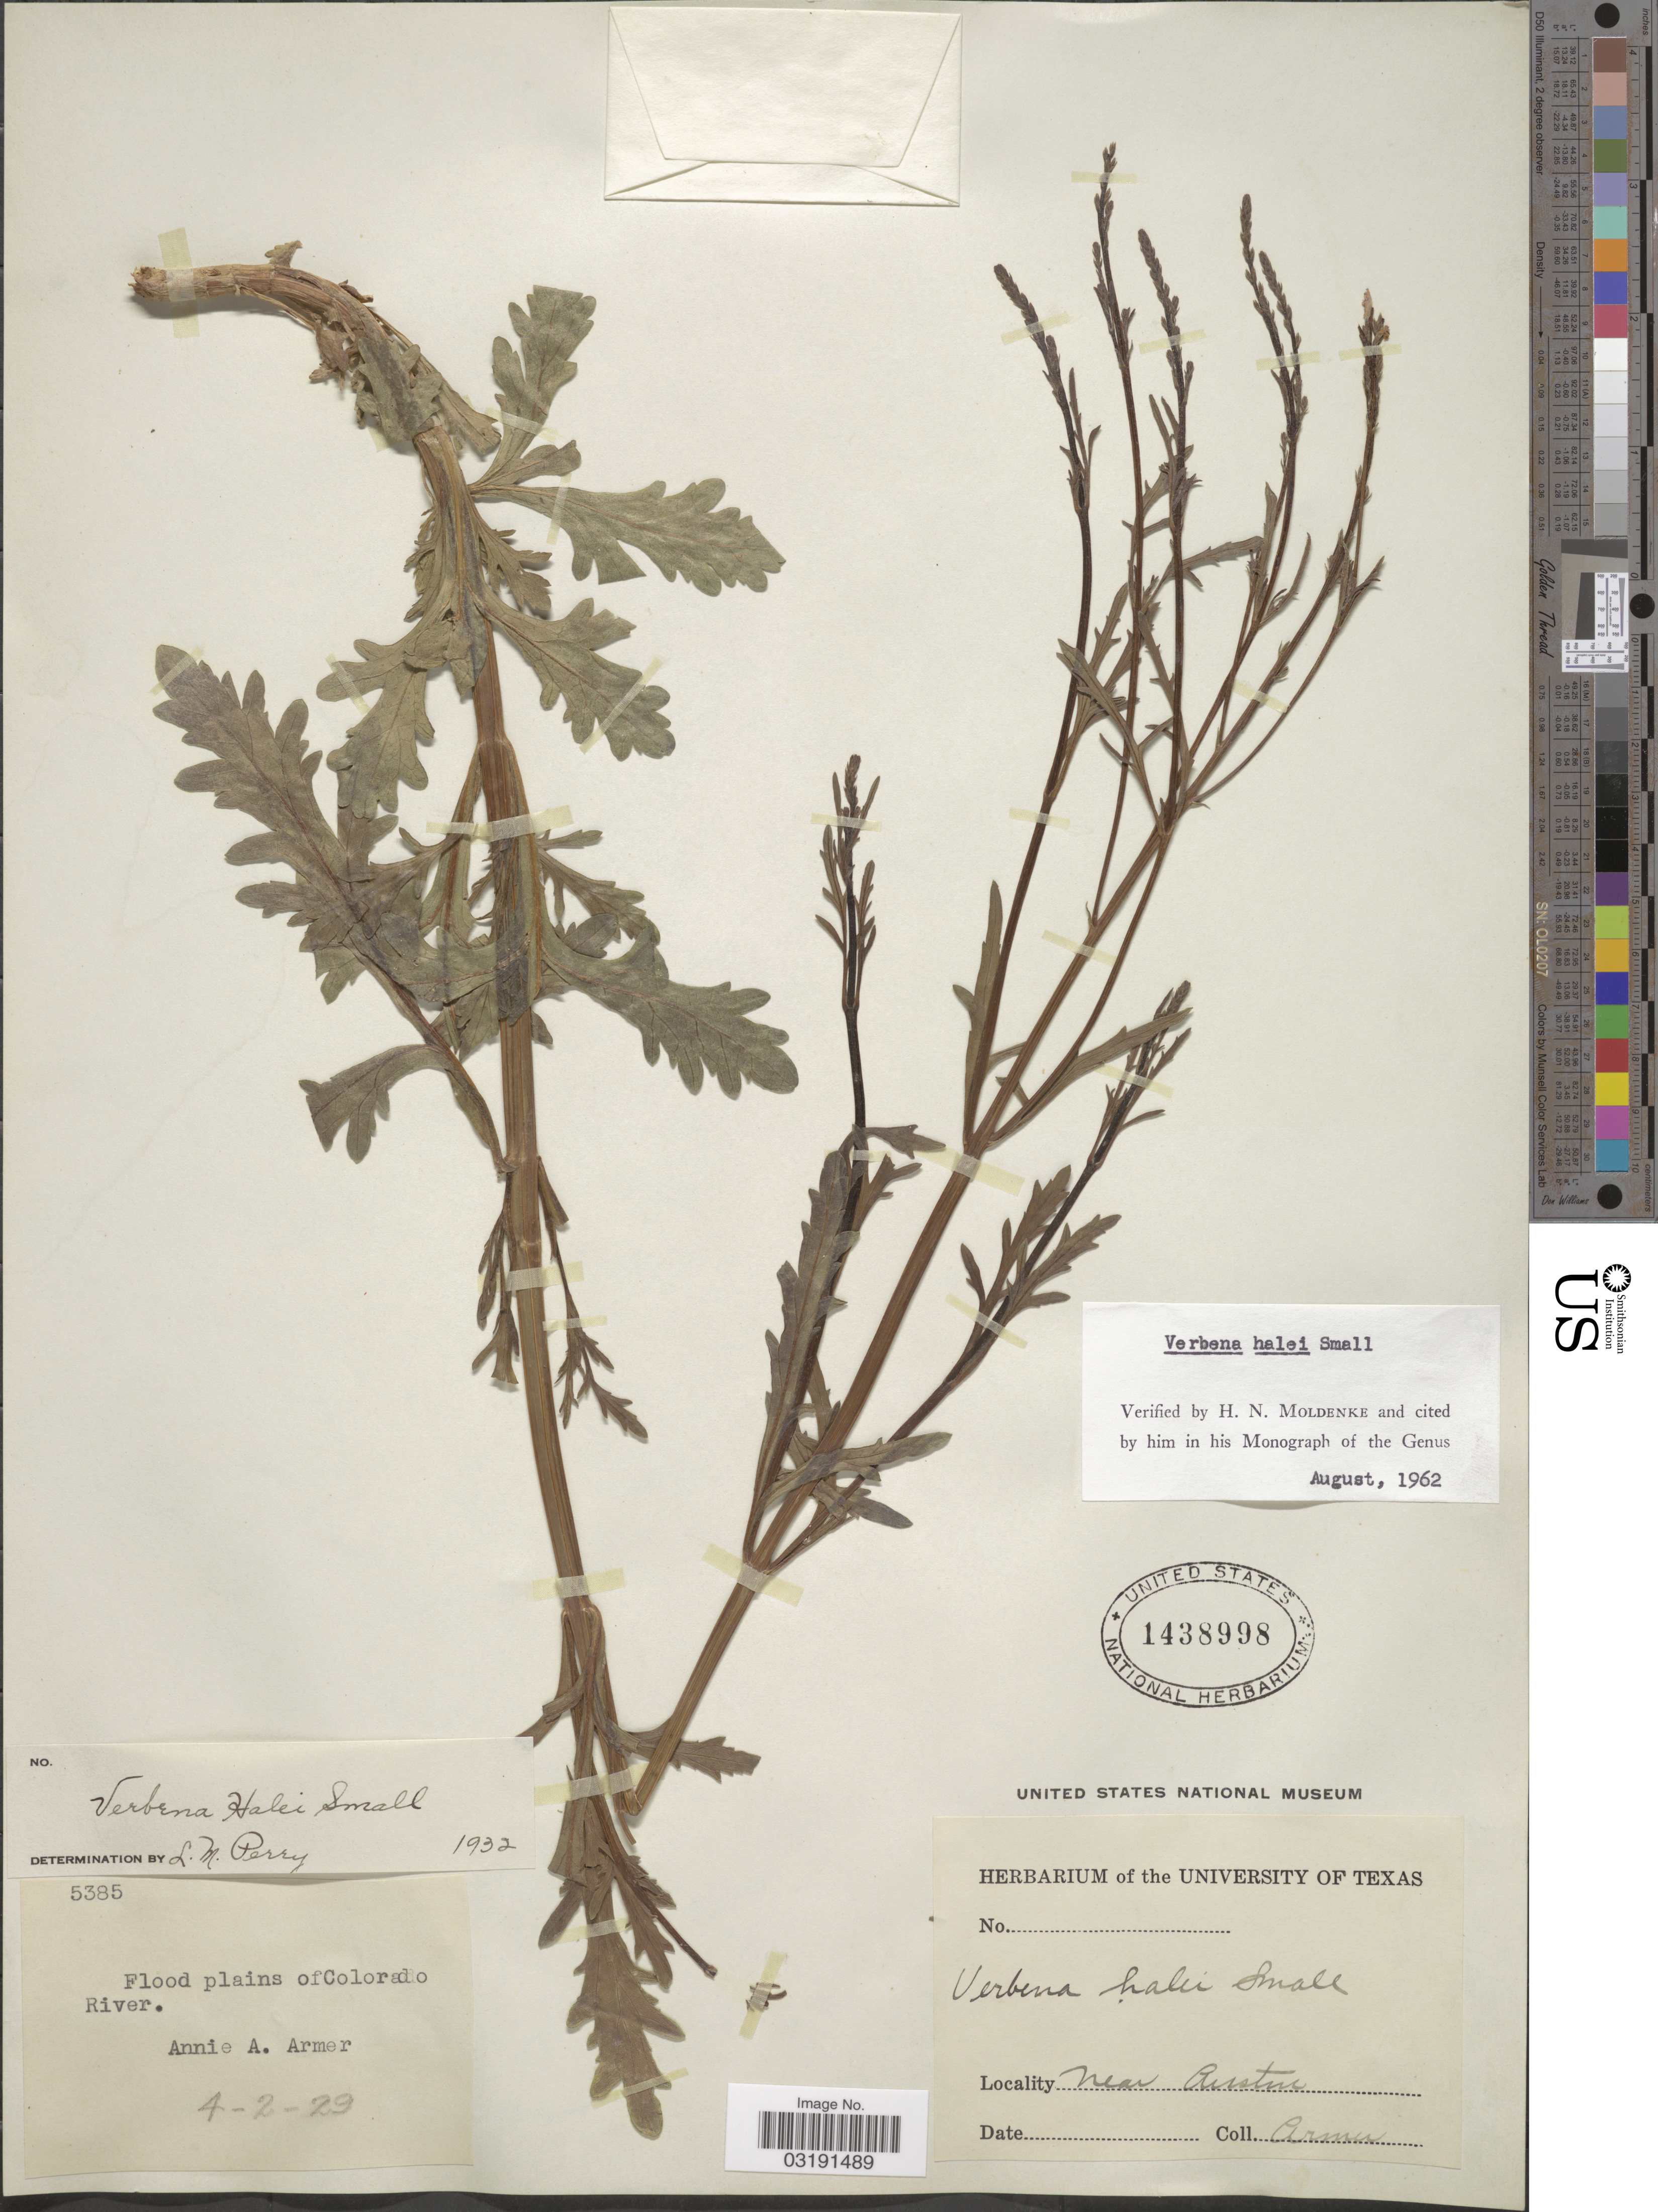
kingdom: Plantae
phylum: Tracheophyta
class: Magnoliopsida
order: Lamiales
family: Verbenaceae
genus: Verbena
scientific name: Verbena halei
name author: Small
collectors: A. Armer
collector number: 5385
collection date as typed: Transcribed d/m/y: 2/4/29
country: United States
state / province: Texas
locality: Flood plains of Colorado River, Near Austin.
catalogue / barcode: US 1438998